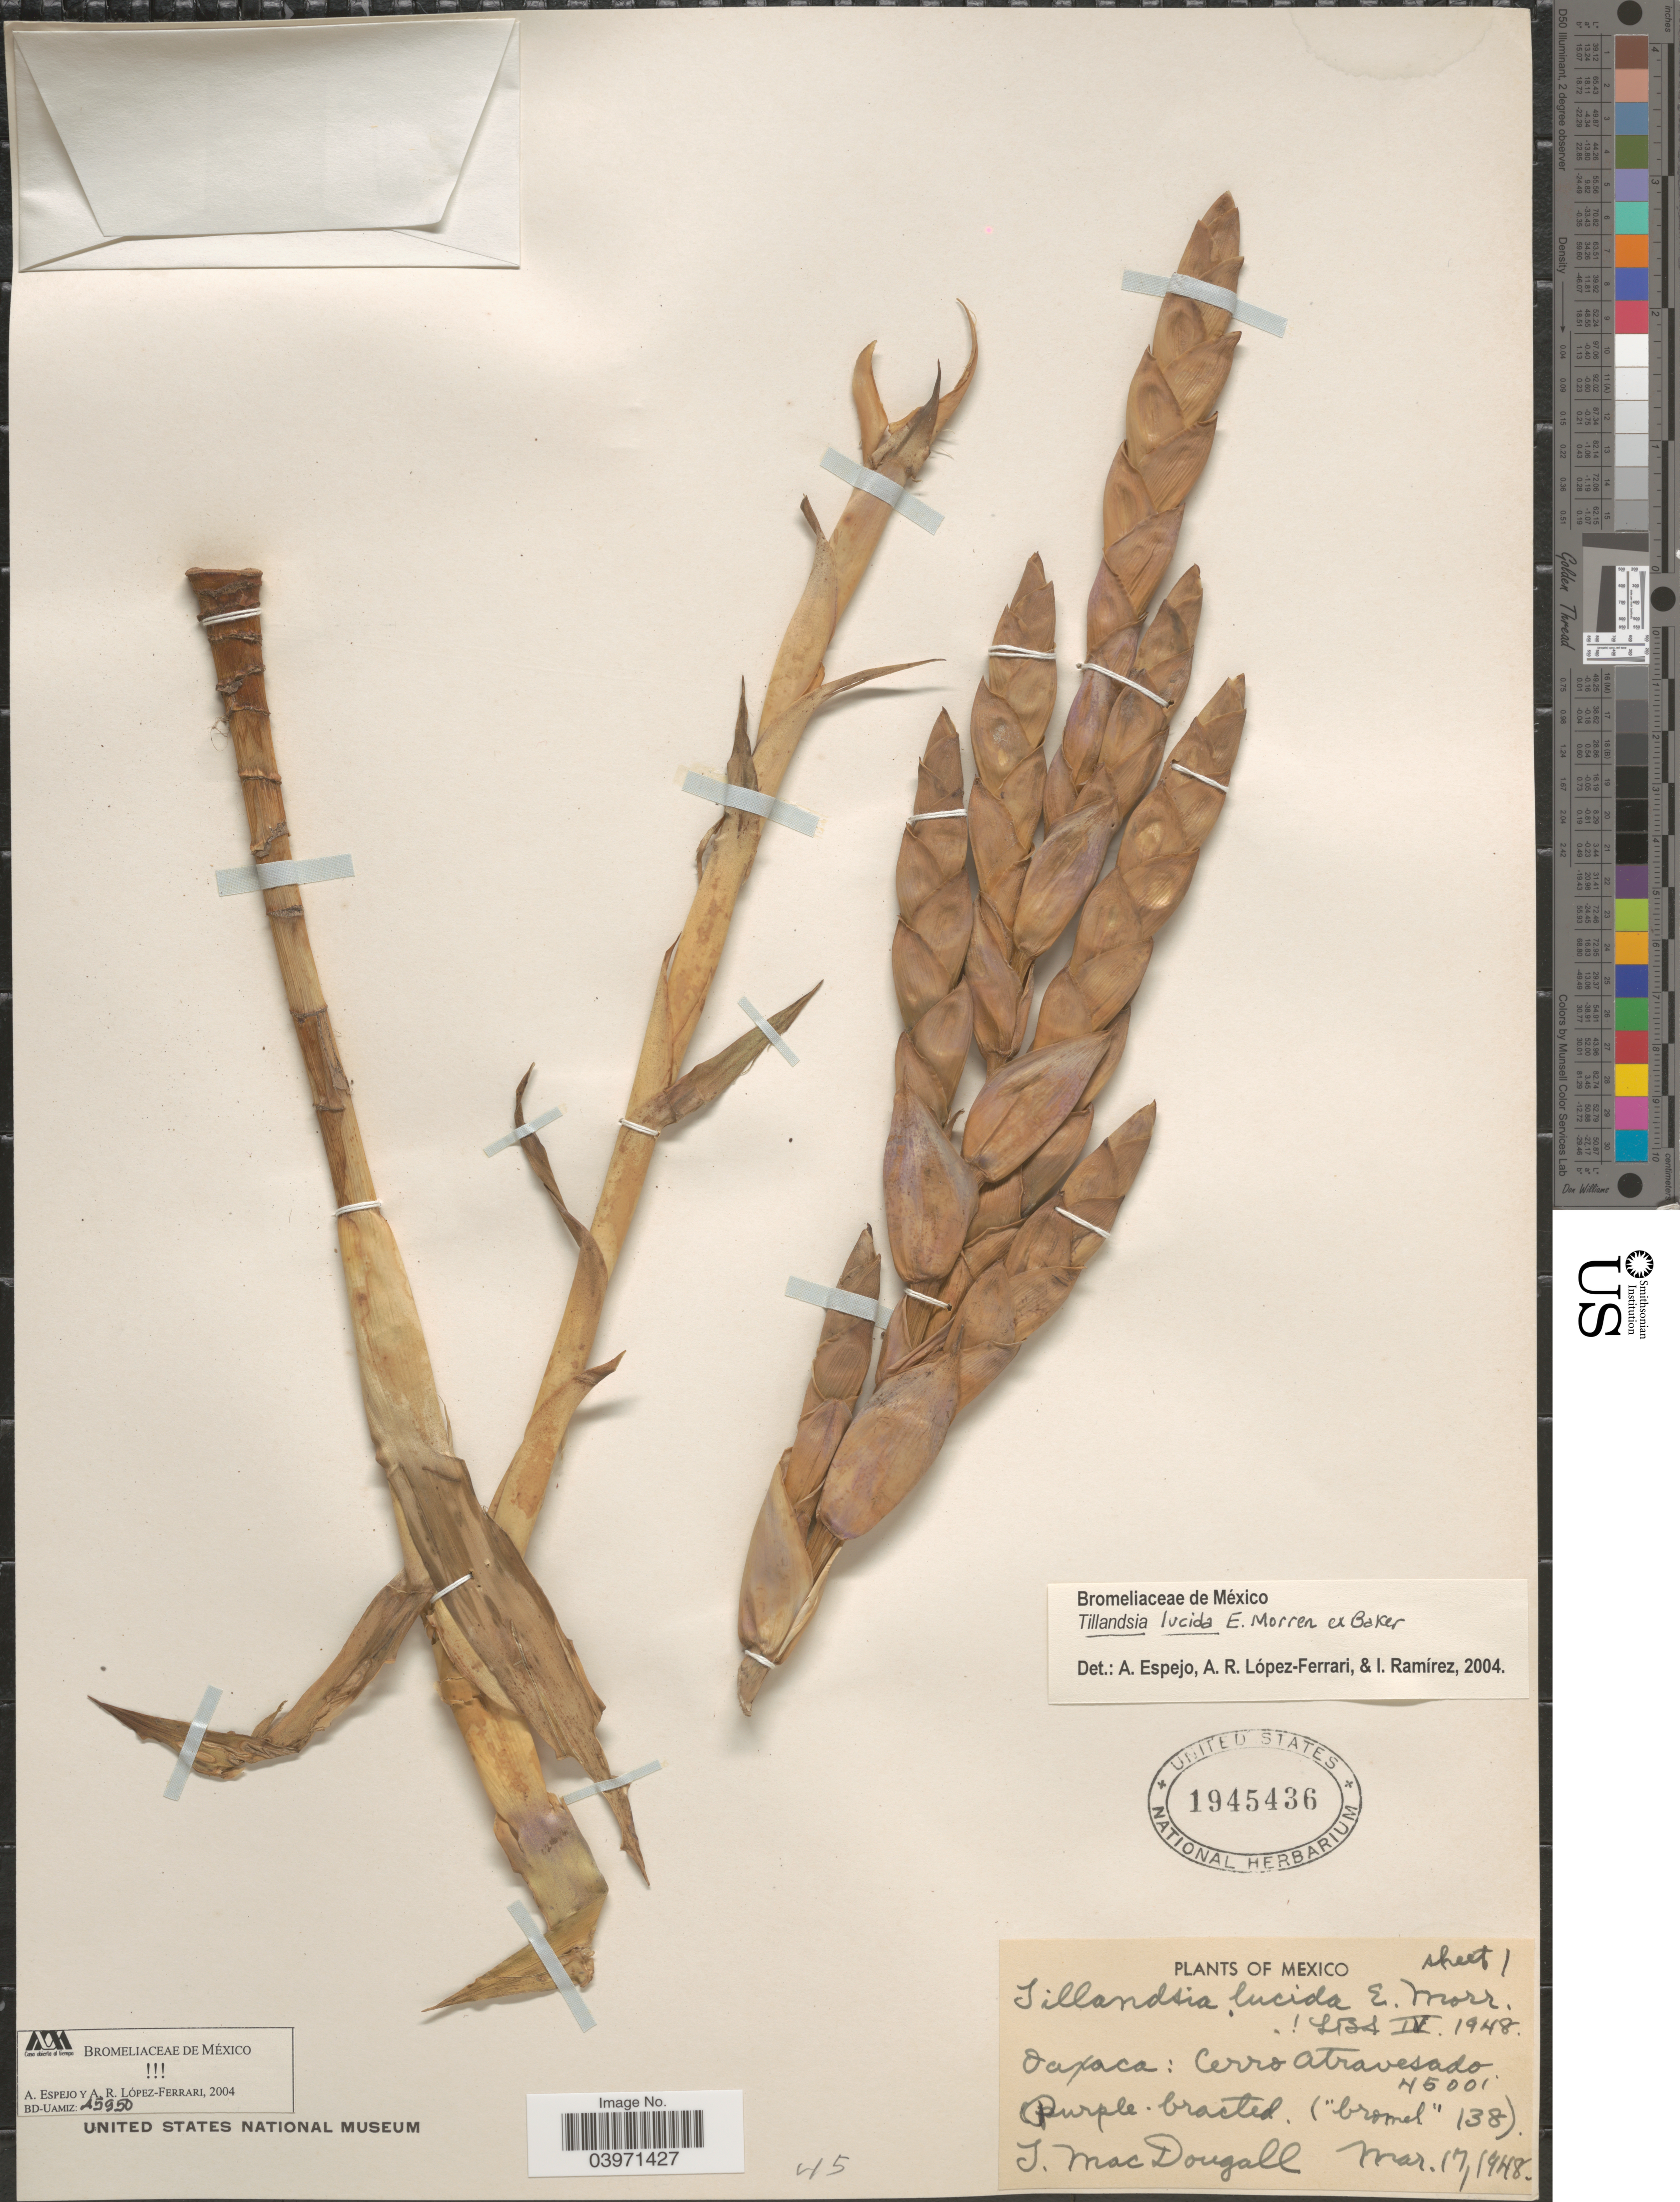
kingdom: Plantae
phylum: Tracheophyta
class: Liliopsida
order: Poales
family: Bromeliaceae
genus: Tillandsia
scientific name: Tillandsia lucida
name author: É. Morren ex Baker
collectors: T. B. MacDougall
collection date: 1948-03-17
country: Mexico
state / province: Oaxaca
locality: Cerro Atravesado.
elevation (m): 1372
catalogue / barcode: US 1945436